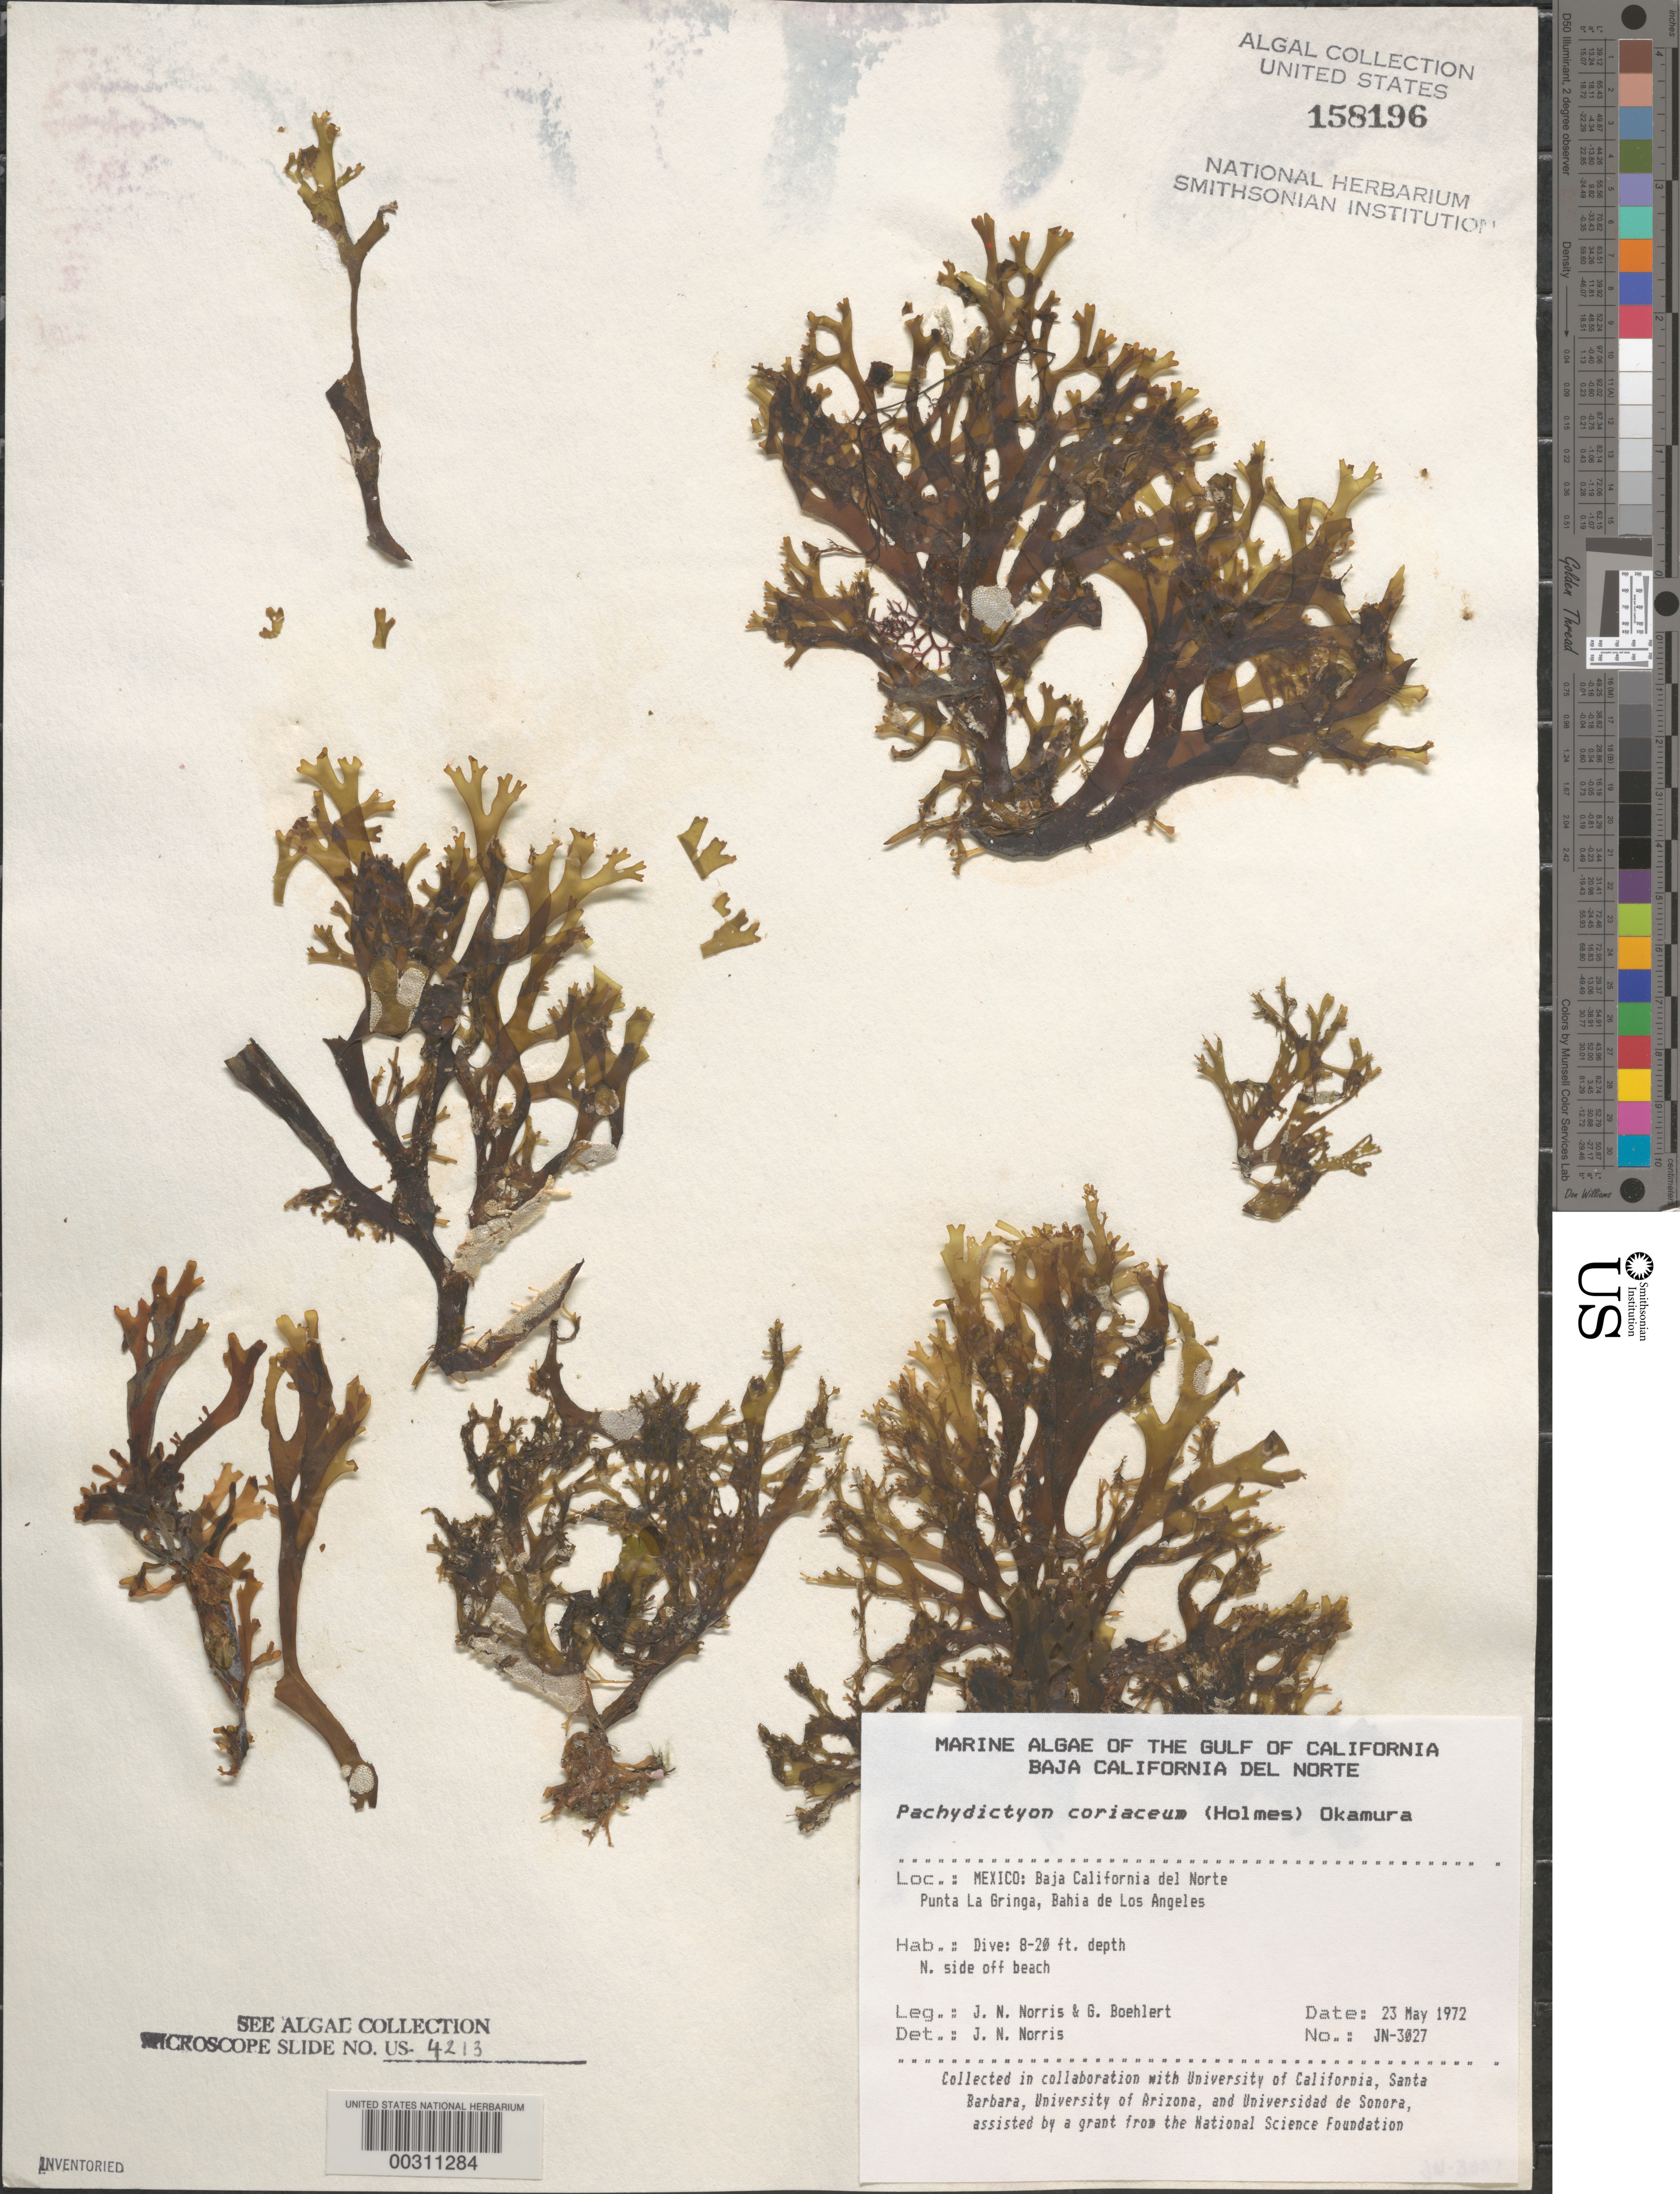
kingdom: Chromista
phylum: Ochrophyta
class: Phaeophyceae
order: Dictyotales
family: Dictyotaceae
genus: Pachydictyon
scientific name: Pachydictyon coriaceum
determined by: Norris, James N.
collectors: J. N. Norris & G. Boehlert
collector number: JN-3027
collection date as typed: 23 May 1972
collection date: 1972-05-23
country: Mexico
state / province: Baja California Norte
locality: Punta La Gringa, Bahia de los Angeles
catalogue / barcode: US 158196